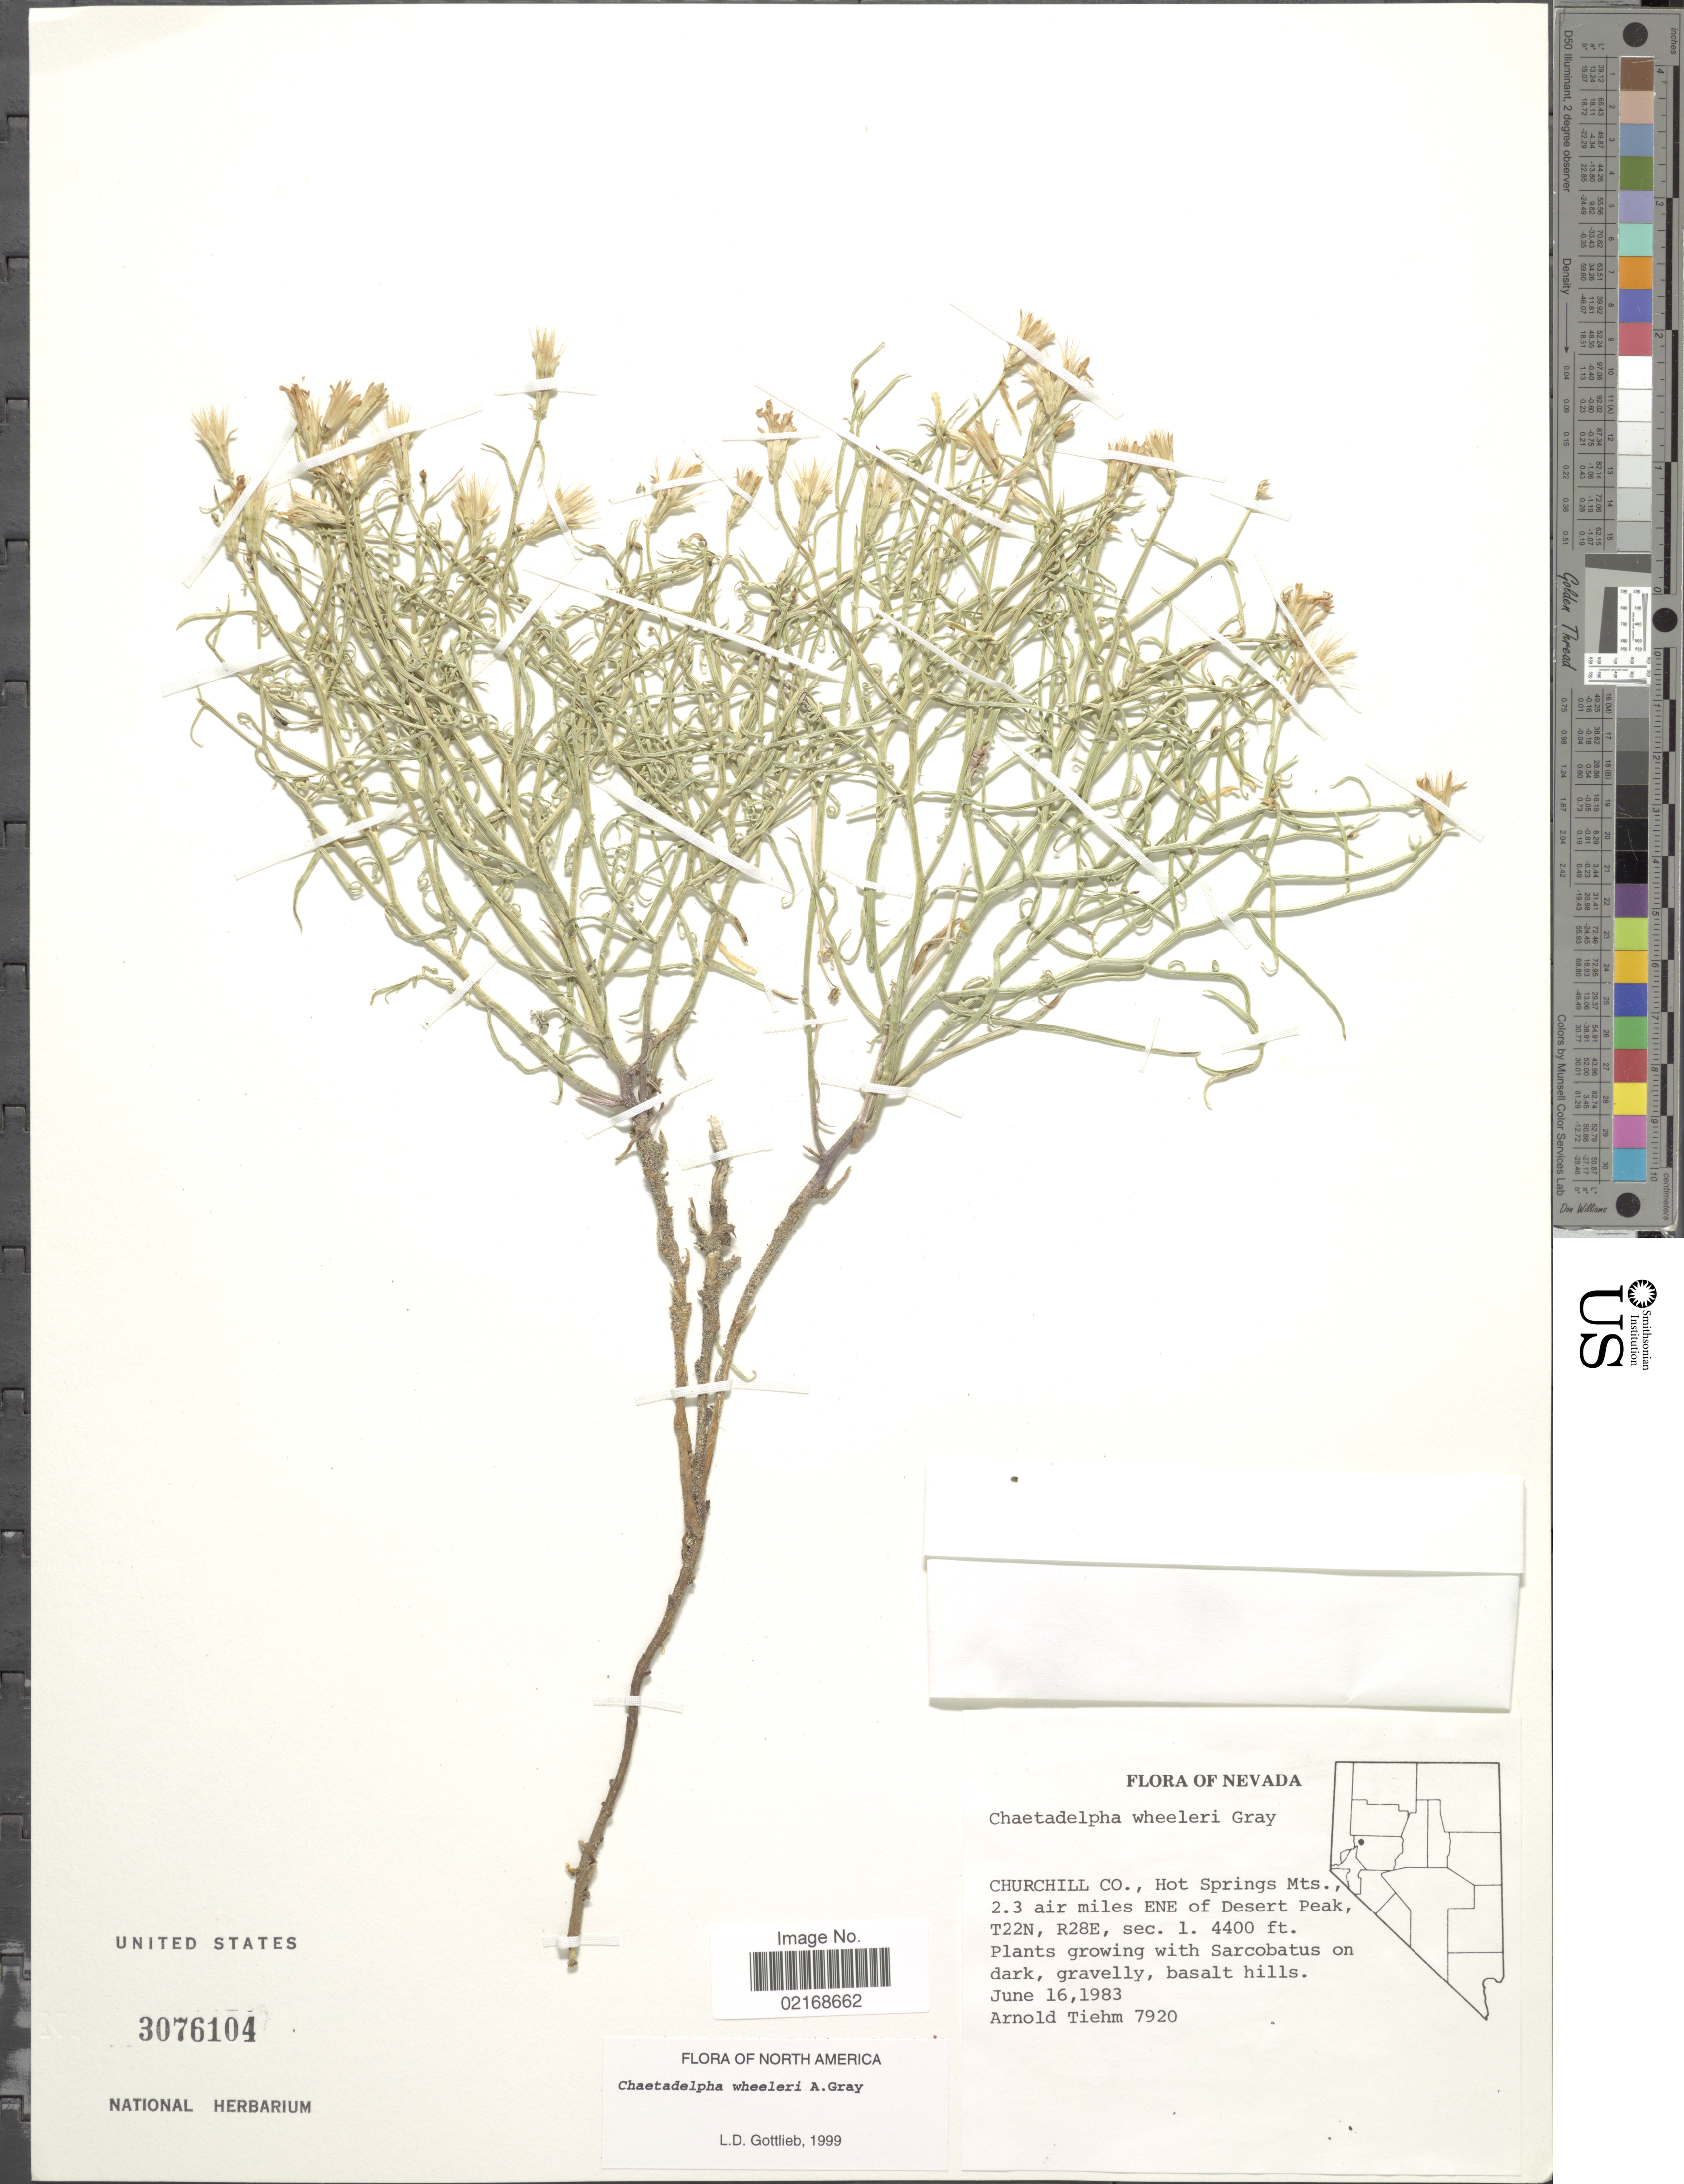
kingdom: Plantae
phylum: Tracheophyta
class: Magnoliopsida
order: Asterales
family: Asteraceae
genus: Chaetadelpha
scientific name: Chaetadelpha wheeleri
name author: A. Gray ex S. Watson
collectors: A. Tiehm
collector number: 7920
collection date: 1983-06-16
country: United States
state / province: Nevada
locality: Churchill Co., Hot Springs Mts., 2.3 air miles ENE of Desert Peak, T 22N, R28E, sec.1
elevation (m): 1341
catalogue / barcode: US 3076104